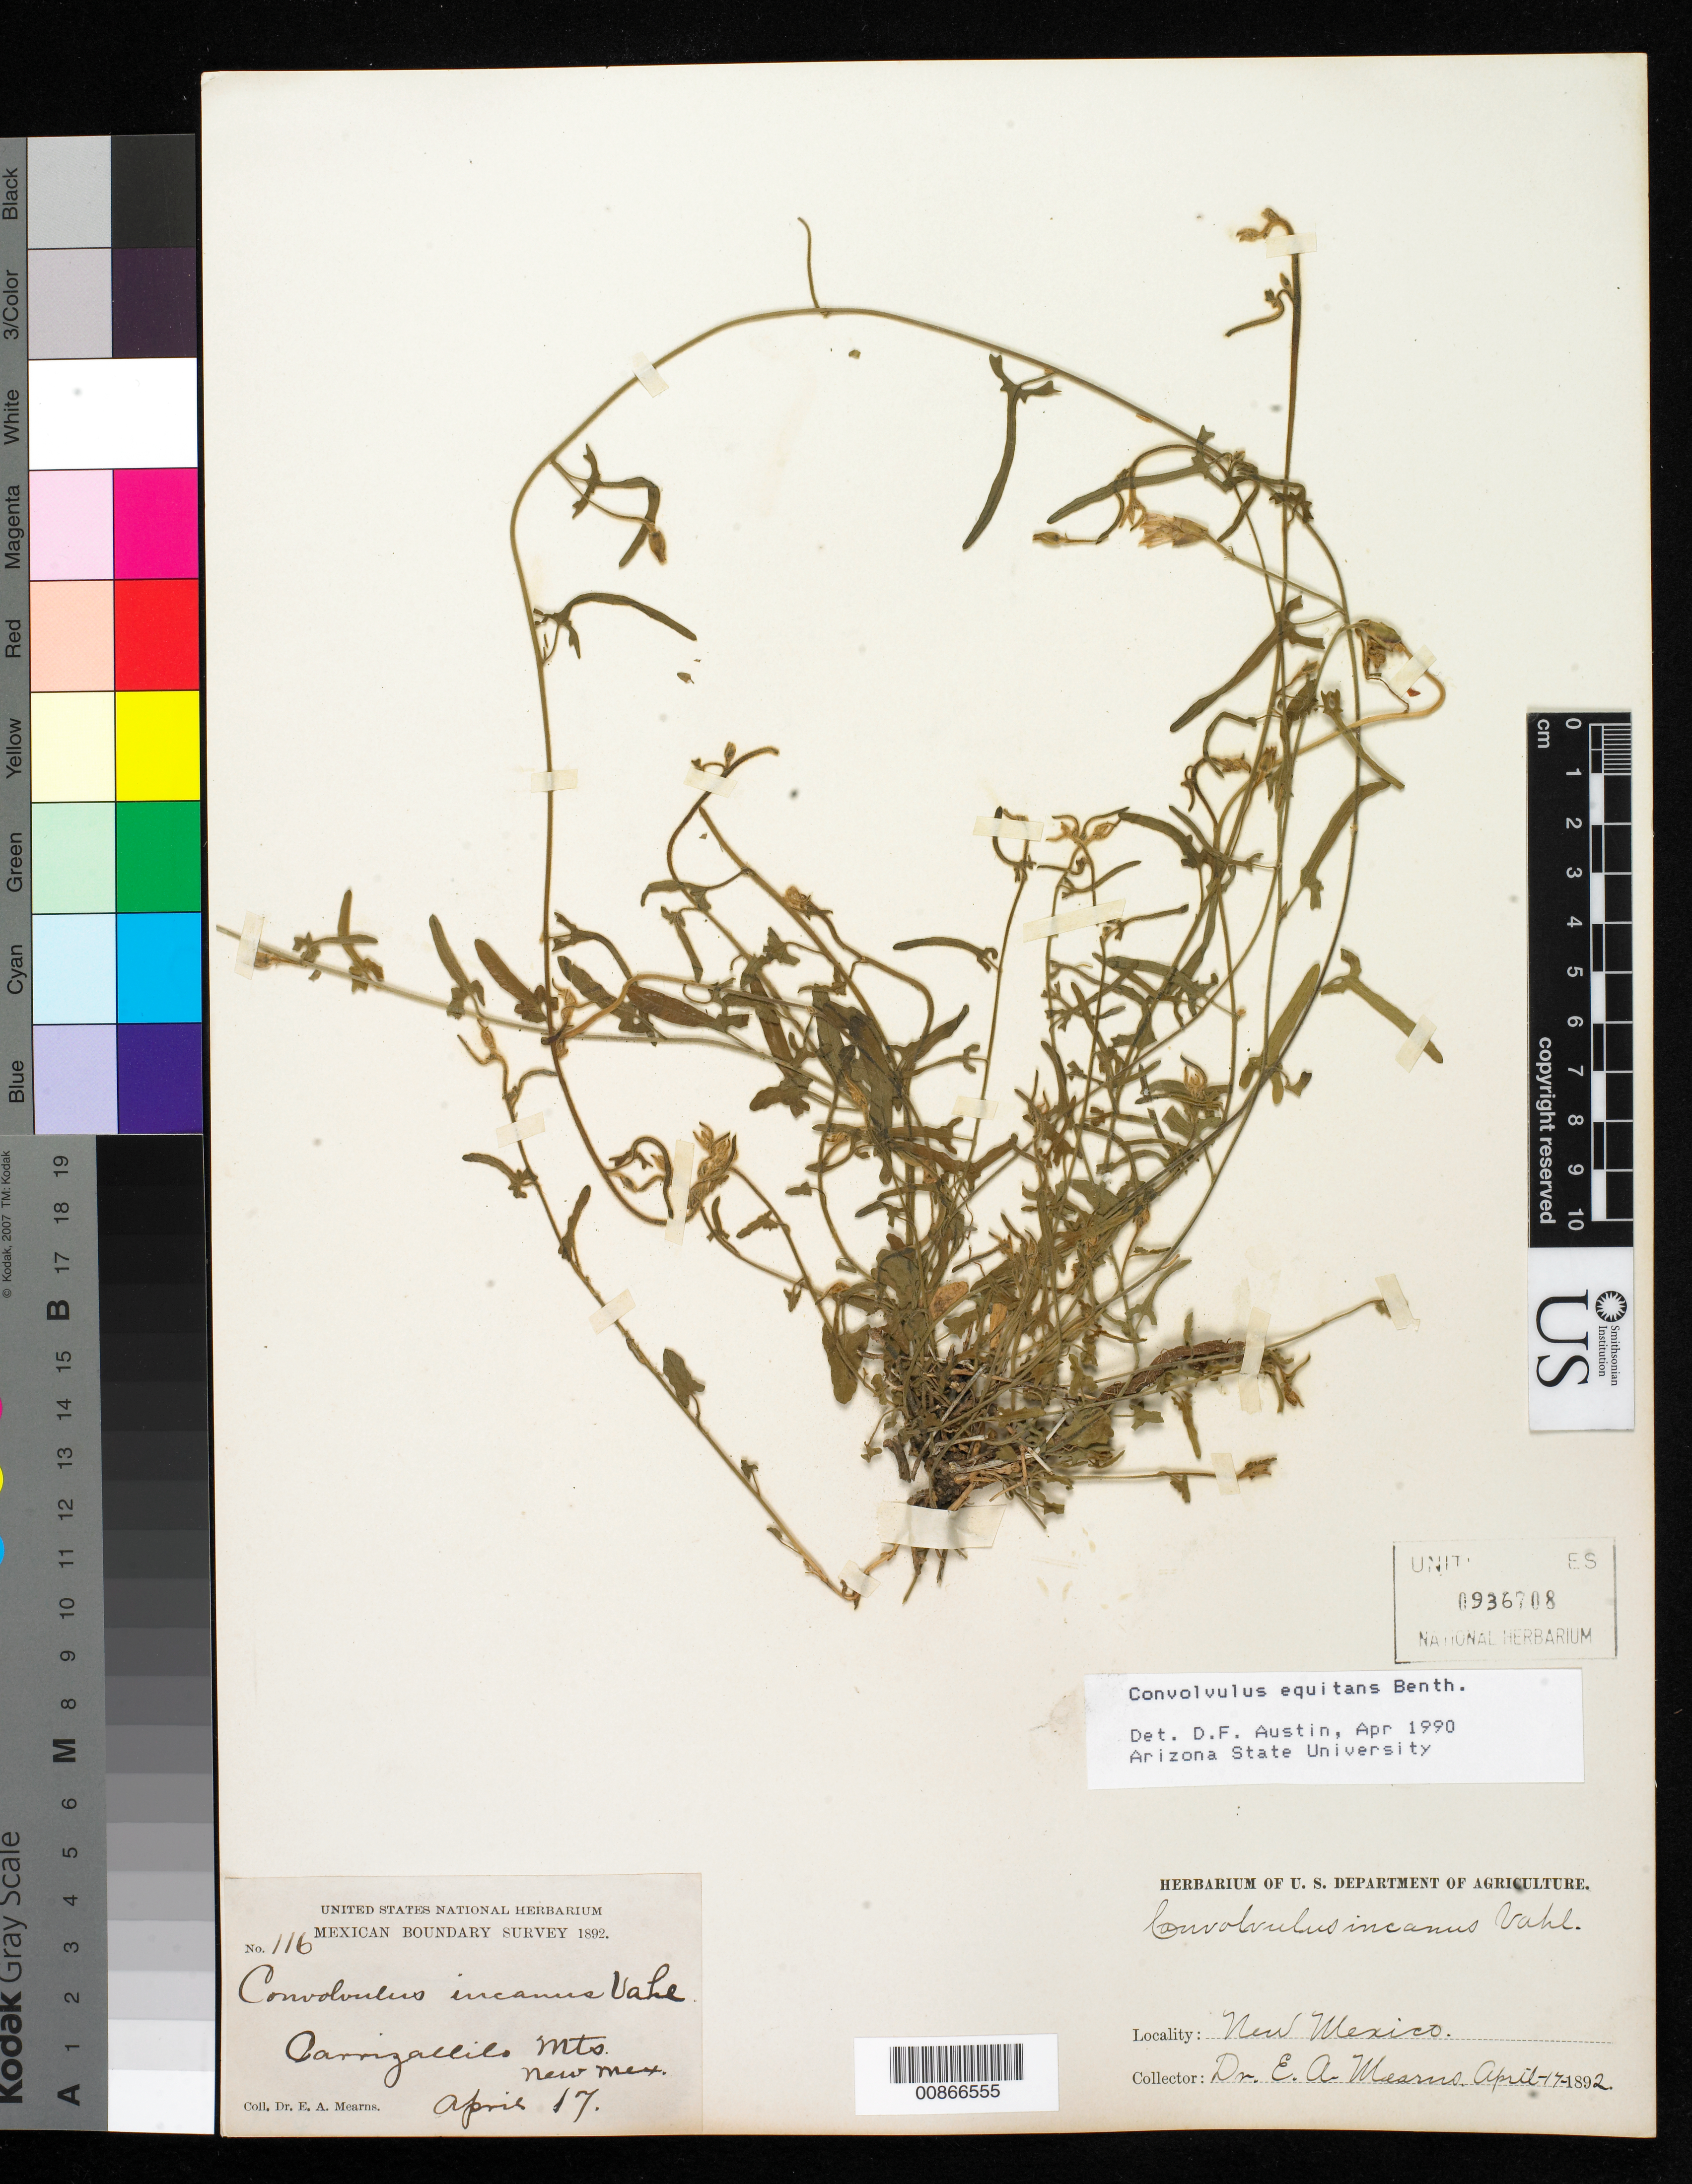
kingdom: Plantae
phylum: Tracheophyta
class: Magnoliopsida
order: Solanales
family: Convolvulaceae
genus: Convolvulus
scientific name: Convolvulus equitans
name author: Benth.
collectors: E. A. Mearns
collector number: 116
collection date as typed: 17 Apr 1892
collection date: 1892-04-17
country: United States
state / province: New Mexico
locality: Carrizalillo Mts., New Mexico.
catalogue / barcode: US 93708